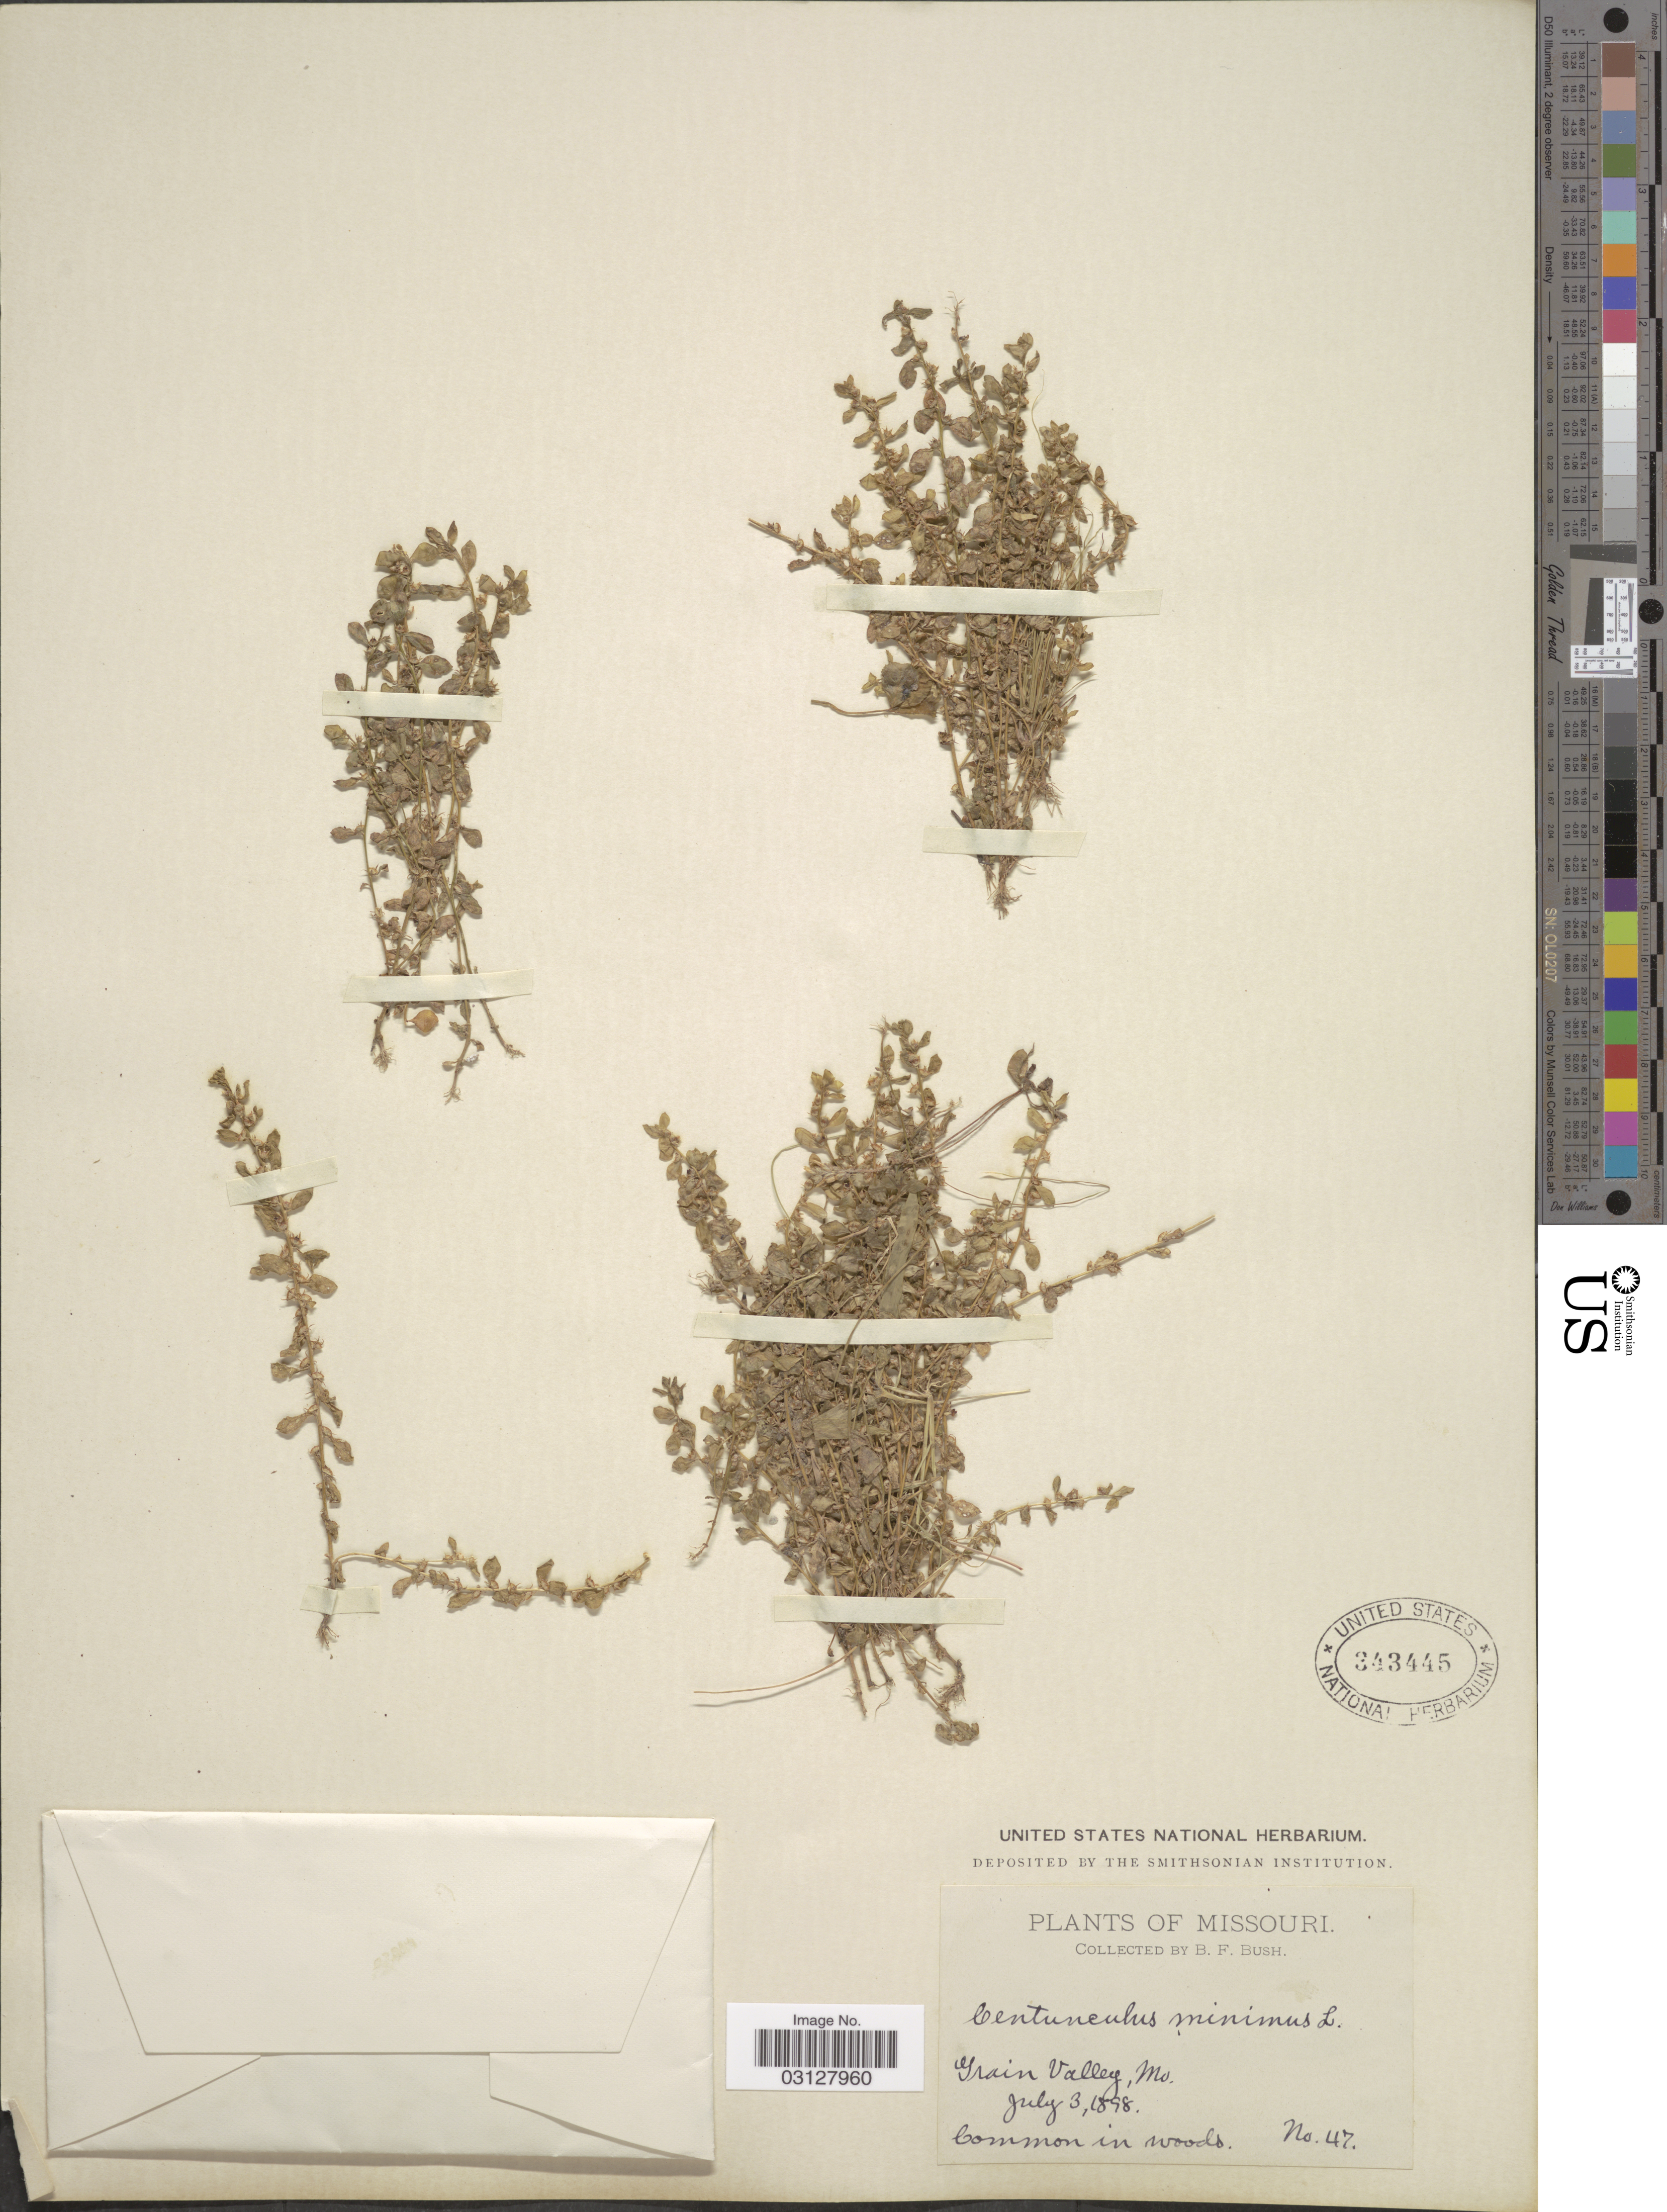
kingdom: Plantae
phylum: Tracheophyta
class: Magnoliopsida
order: Ericales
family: Primulaceae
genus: Centunculus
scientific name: Centunculus minimus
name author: L.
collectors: B. F. Bush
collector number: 47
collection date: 1898-07-03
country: United States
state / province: Missouri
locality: Grain Valley.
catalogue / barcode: US 343445